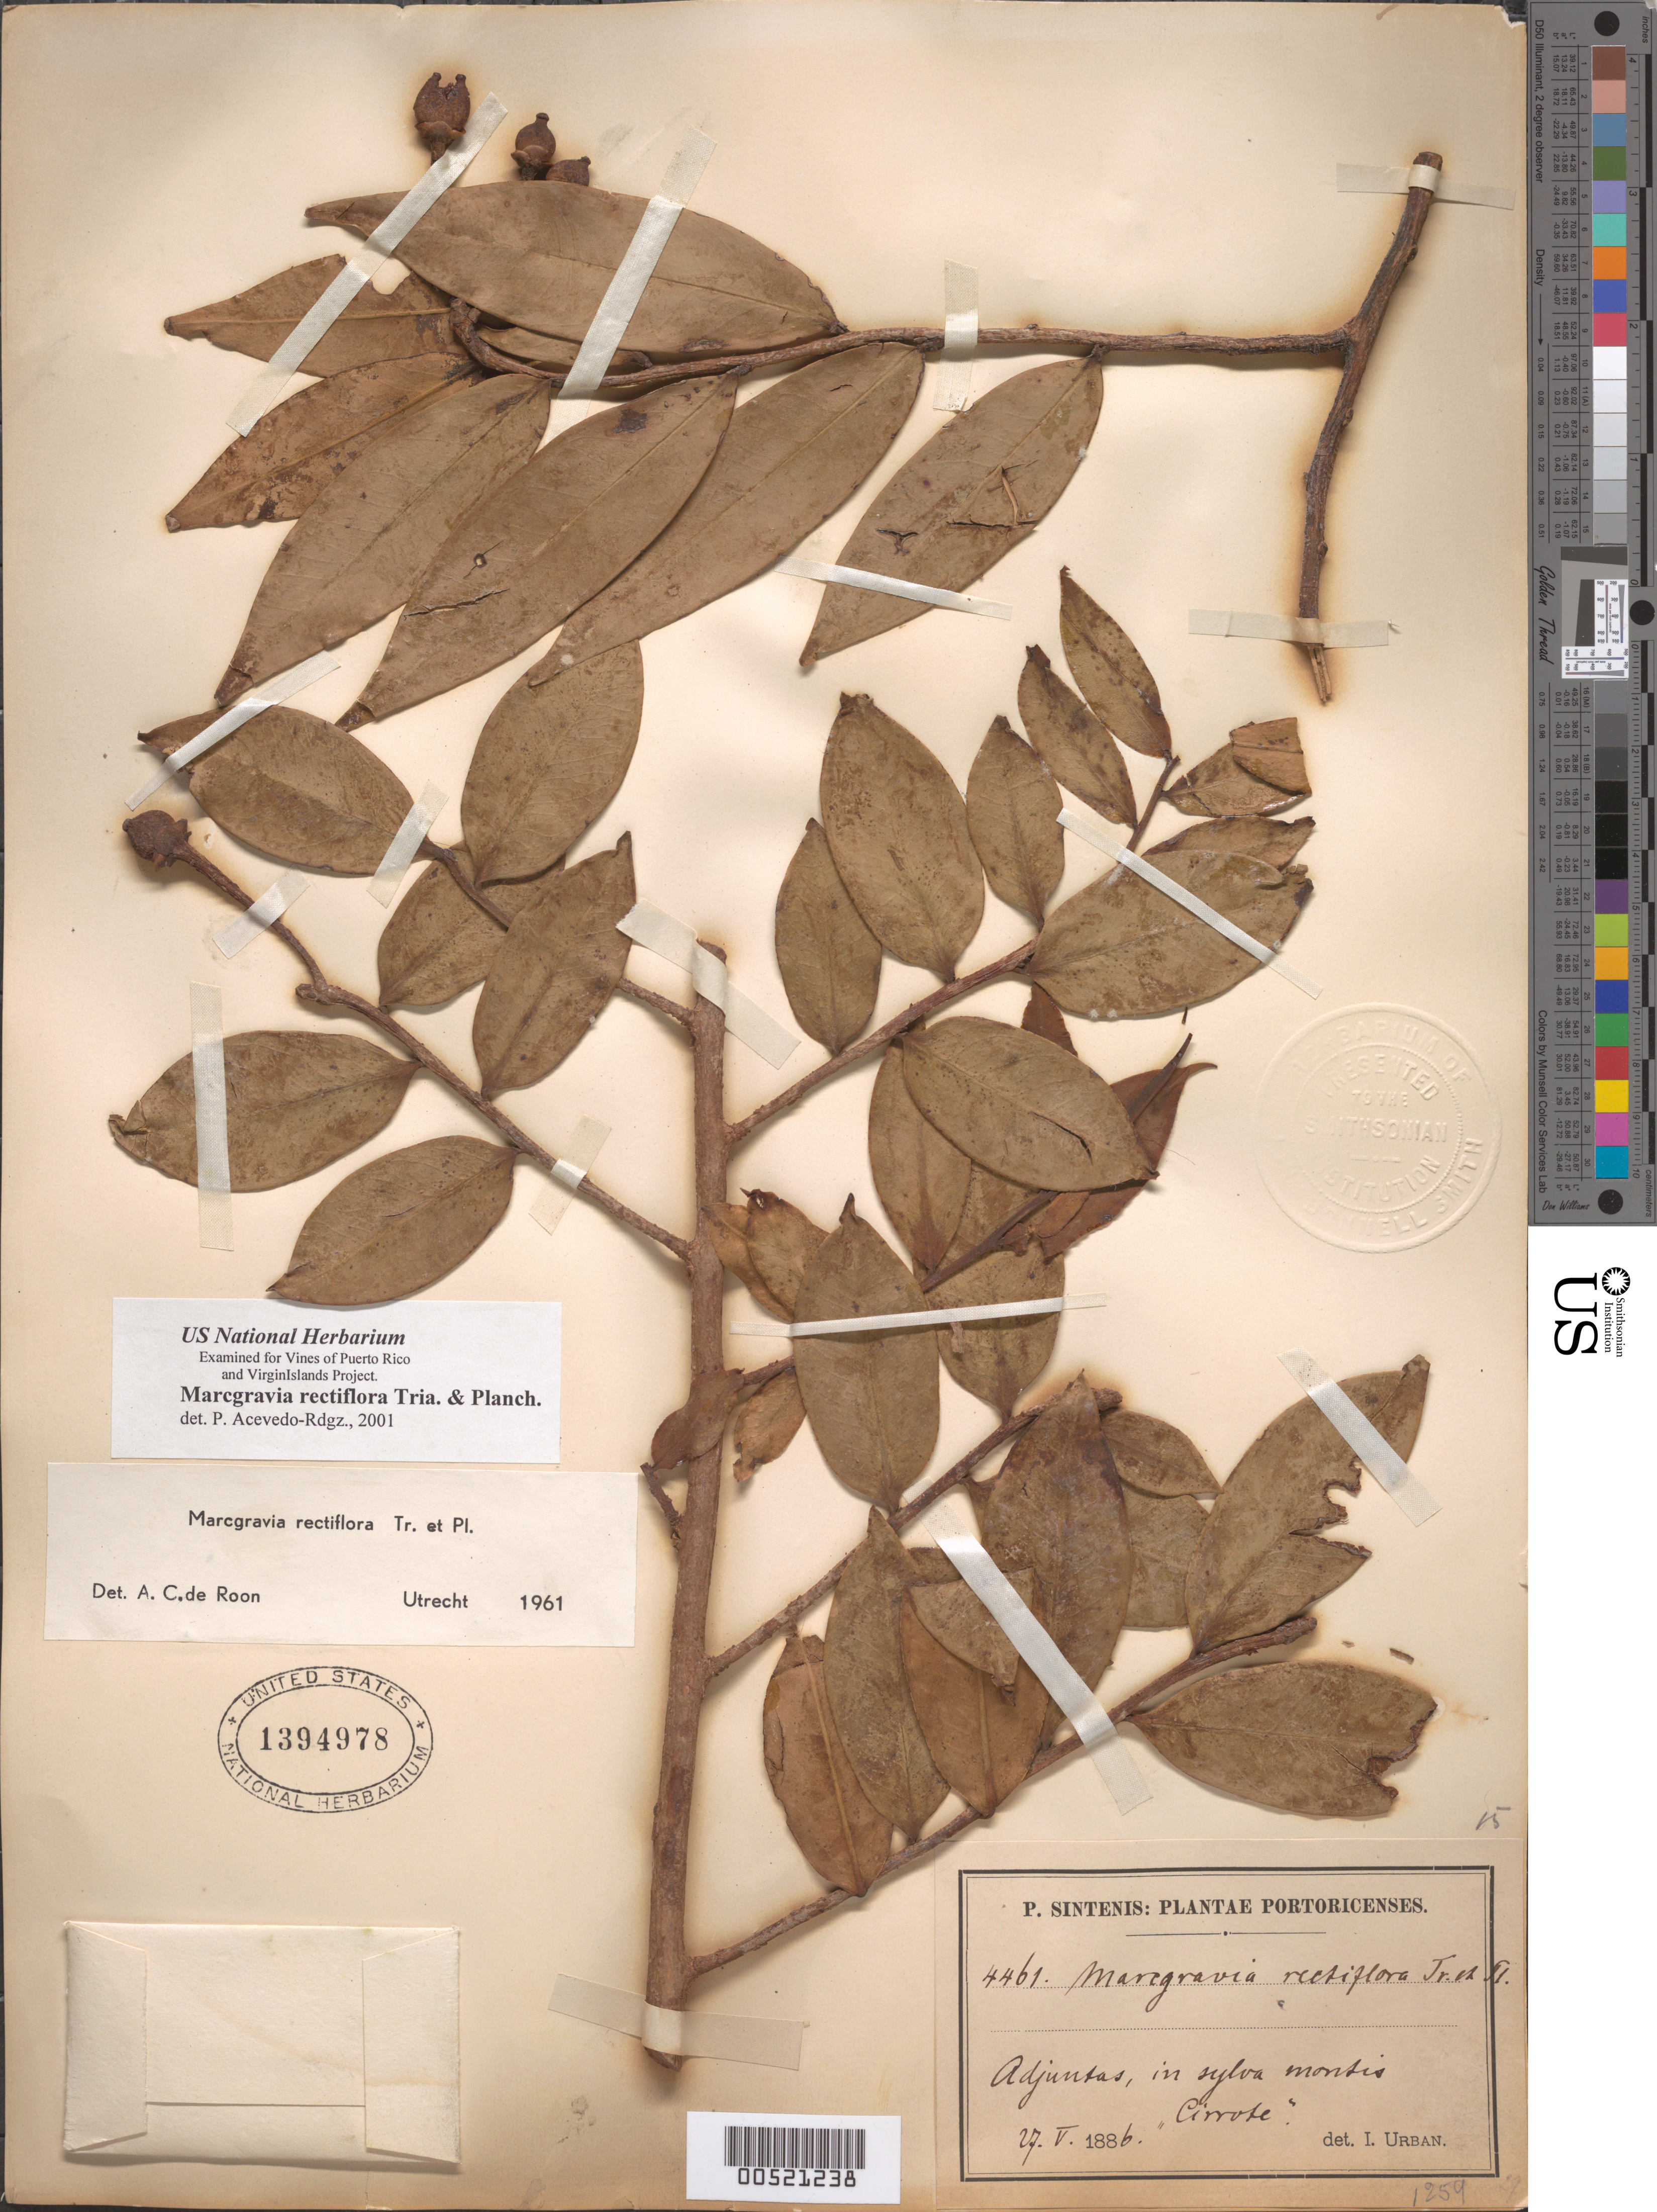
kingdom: Plantae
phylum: Tracheophyta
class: Magnoliopsida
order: Ericales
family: Marcgraviaceae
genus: Marcgravia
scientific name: Marcgravia rectiflora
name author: Triana & Planch.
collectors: P. Sintenis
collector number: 4461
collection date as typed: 27 May 1886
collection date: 1886-05-27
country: Puerto Rico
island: Greater Antilles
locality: Adjuntas, in forest at Monte Cerrote.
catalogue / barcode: US 1394978